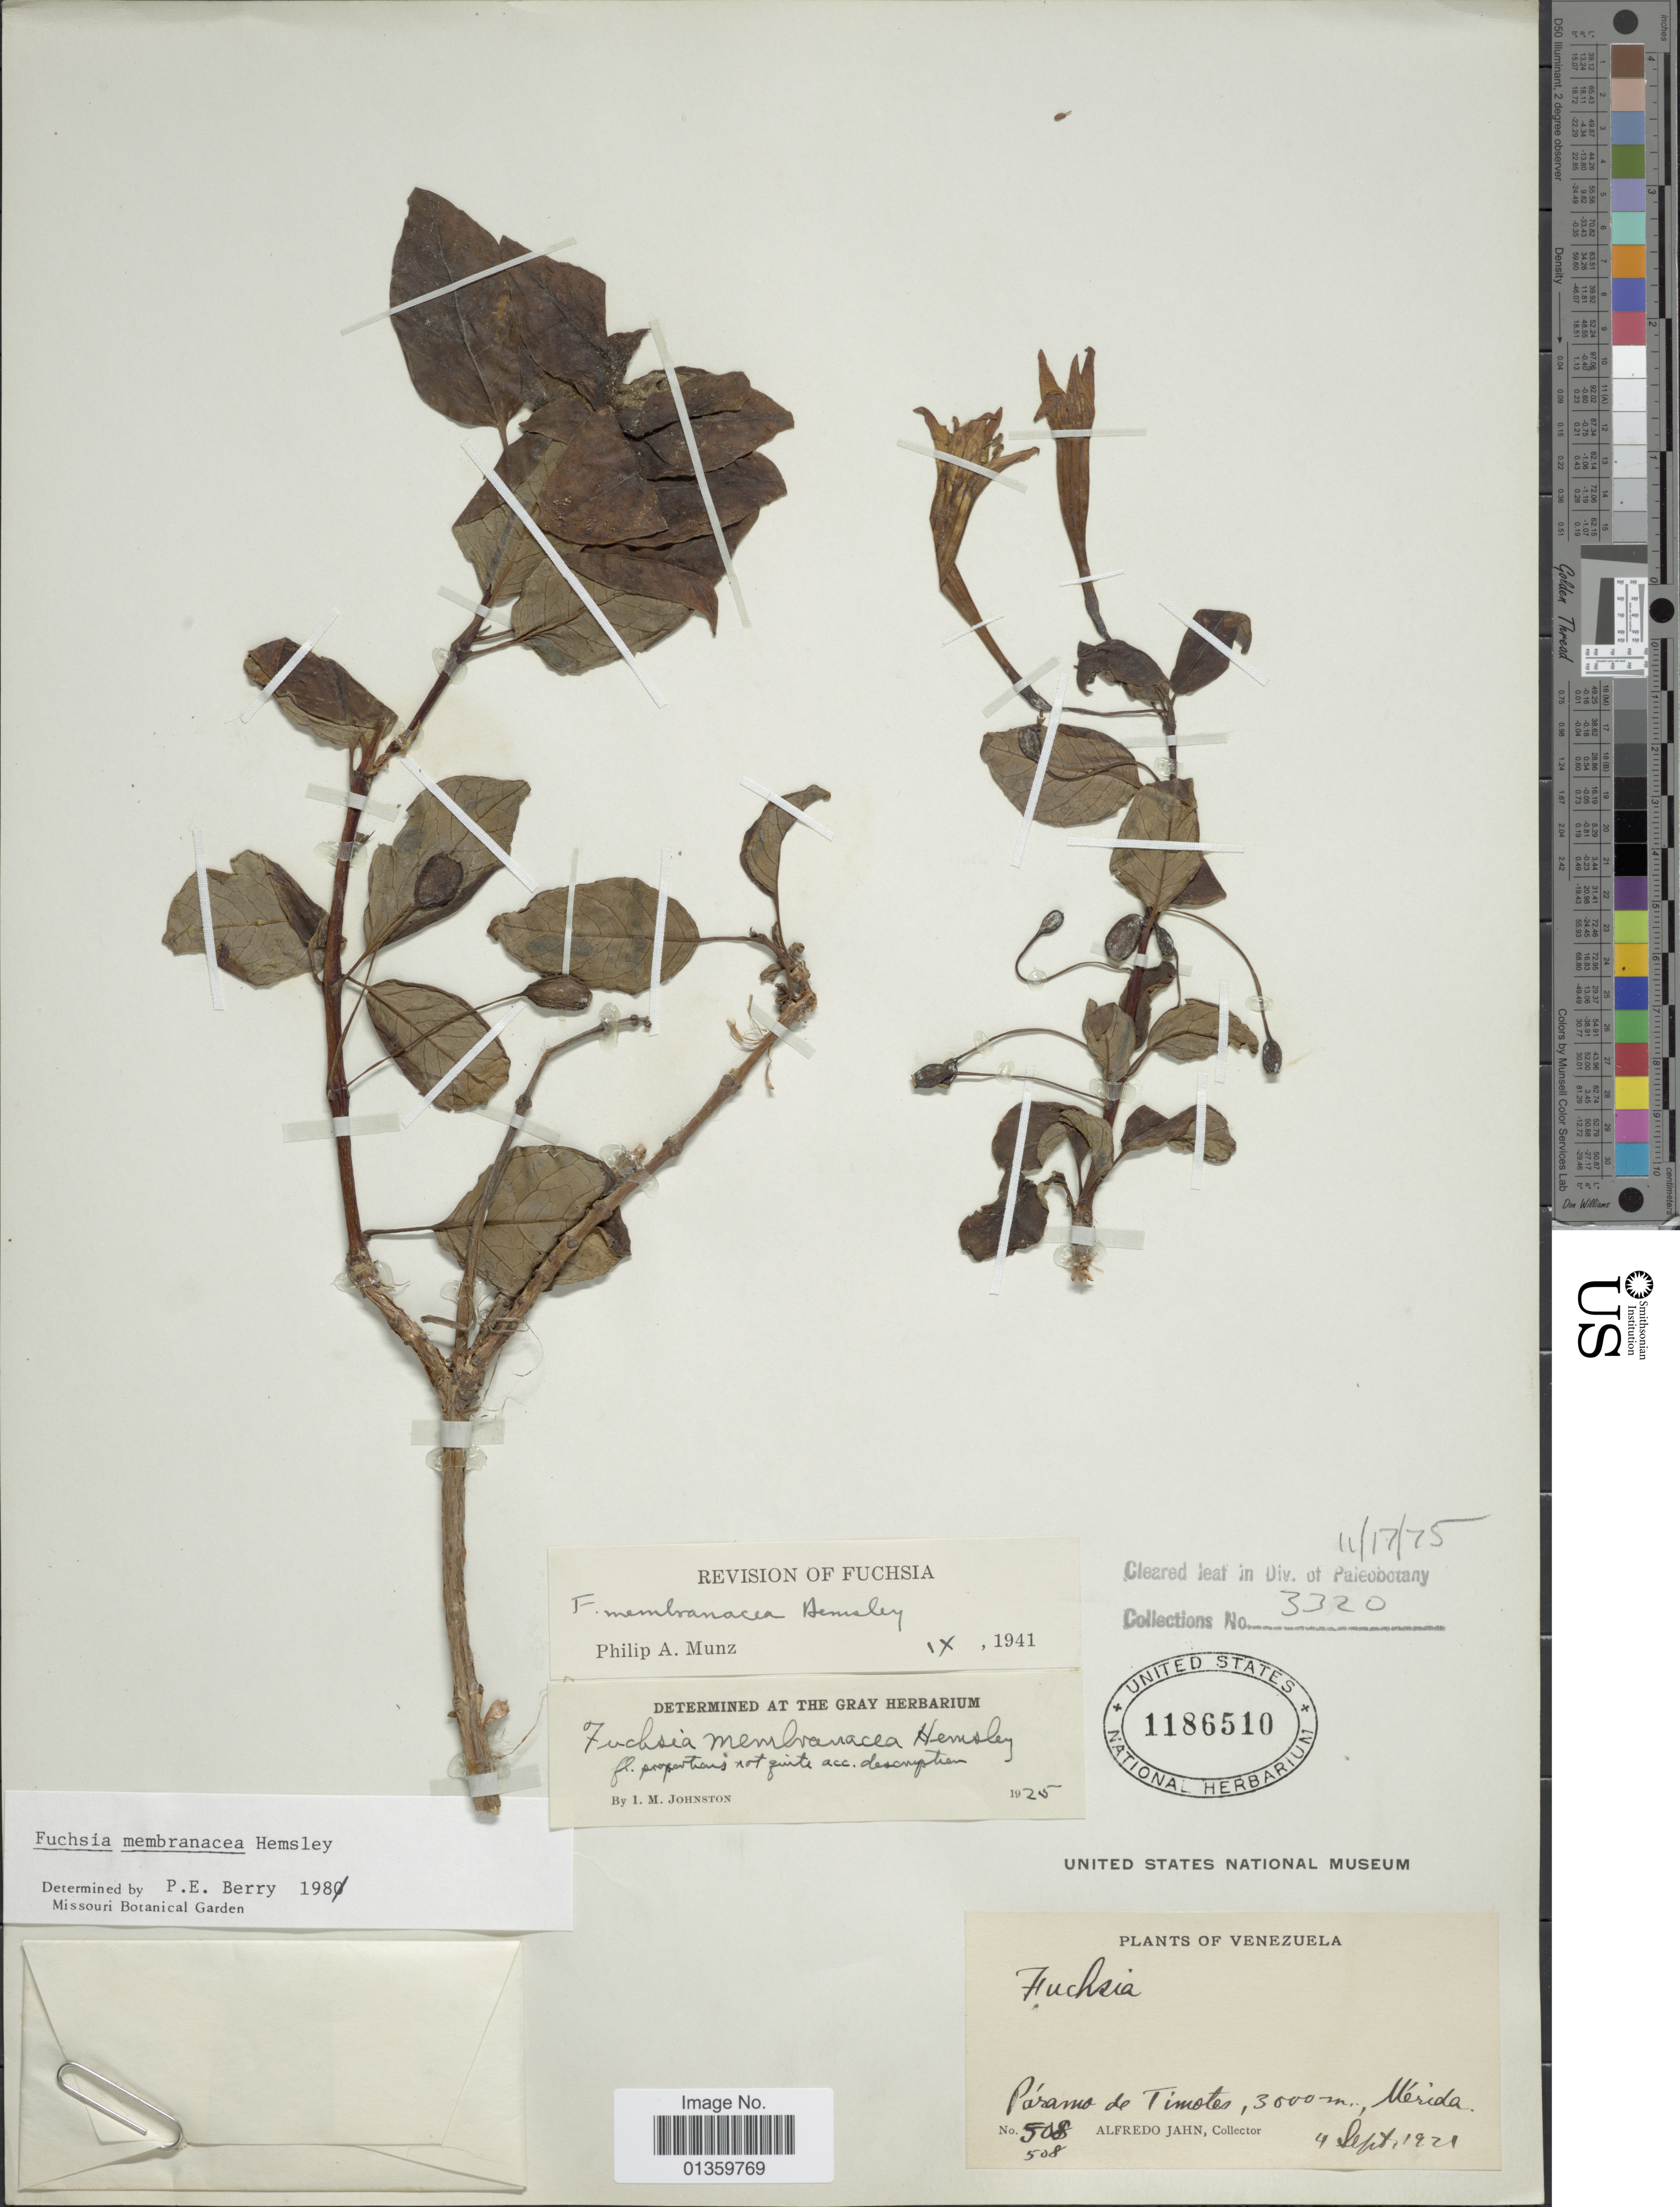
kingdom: Plantae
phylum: Tracheophyta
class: Magnoliopsida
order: Myrtales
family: Onagraceae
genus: Fuchsia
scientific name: Fuchsia membranacea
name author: Hemsl.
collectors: A. Jahn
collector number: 508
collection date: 1921-09-04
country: Venezuela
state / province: Mérida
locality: Páramo de Timotes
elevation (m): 3000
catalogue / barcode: US 1186510